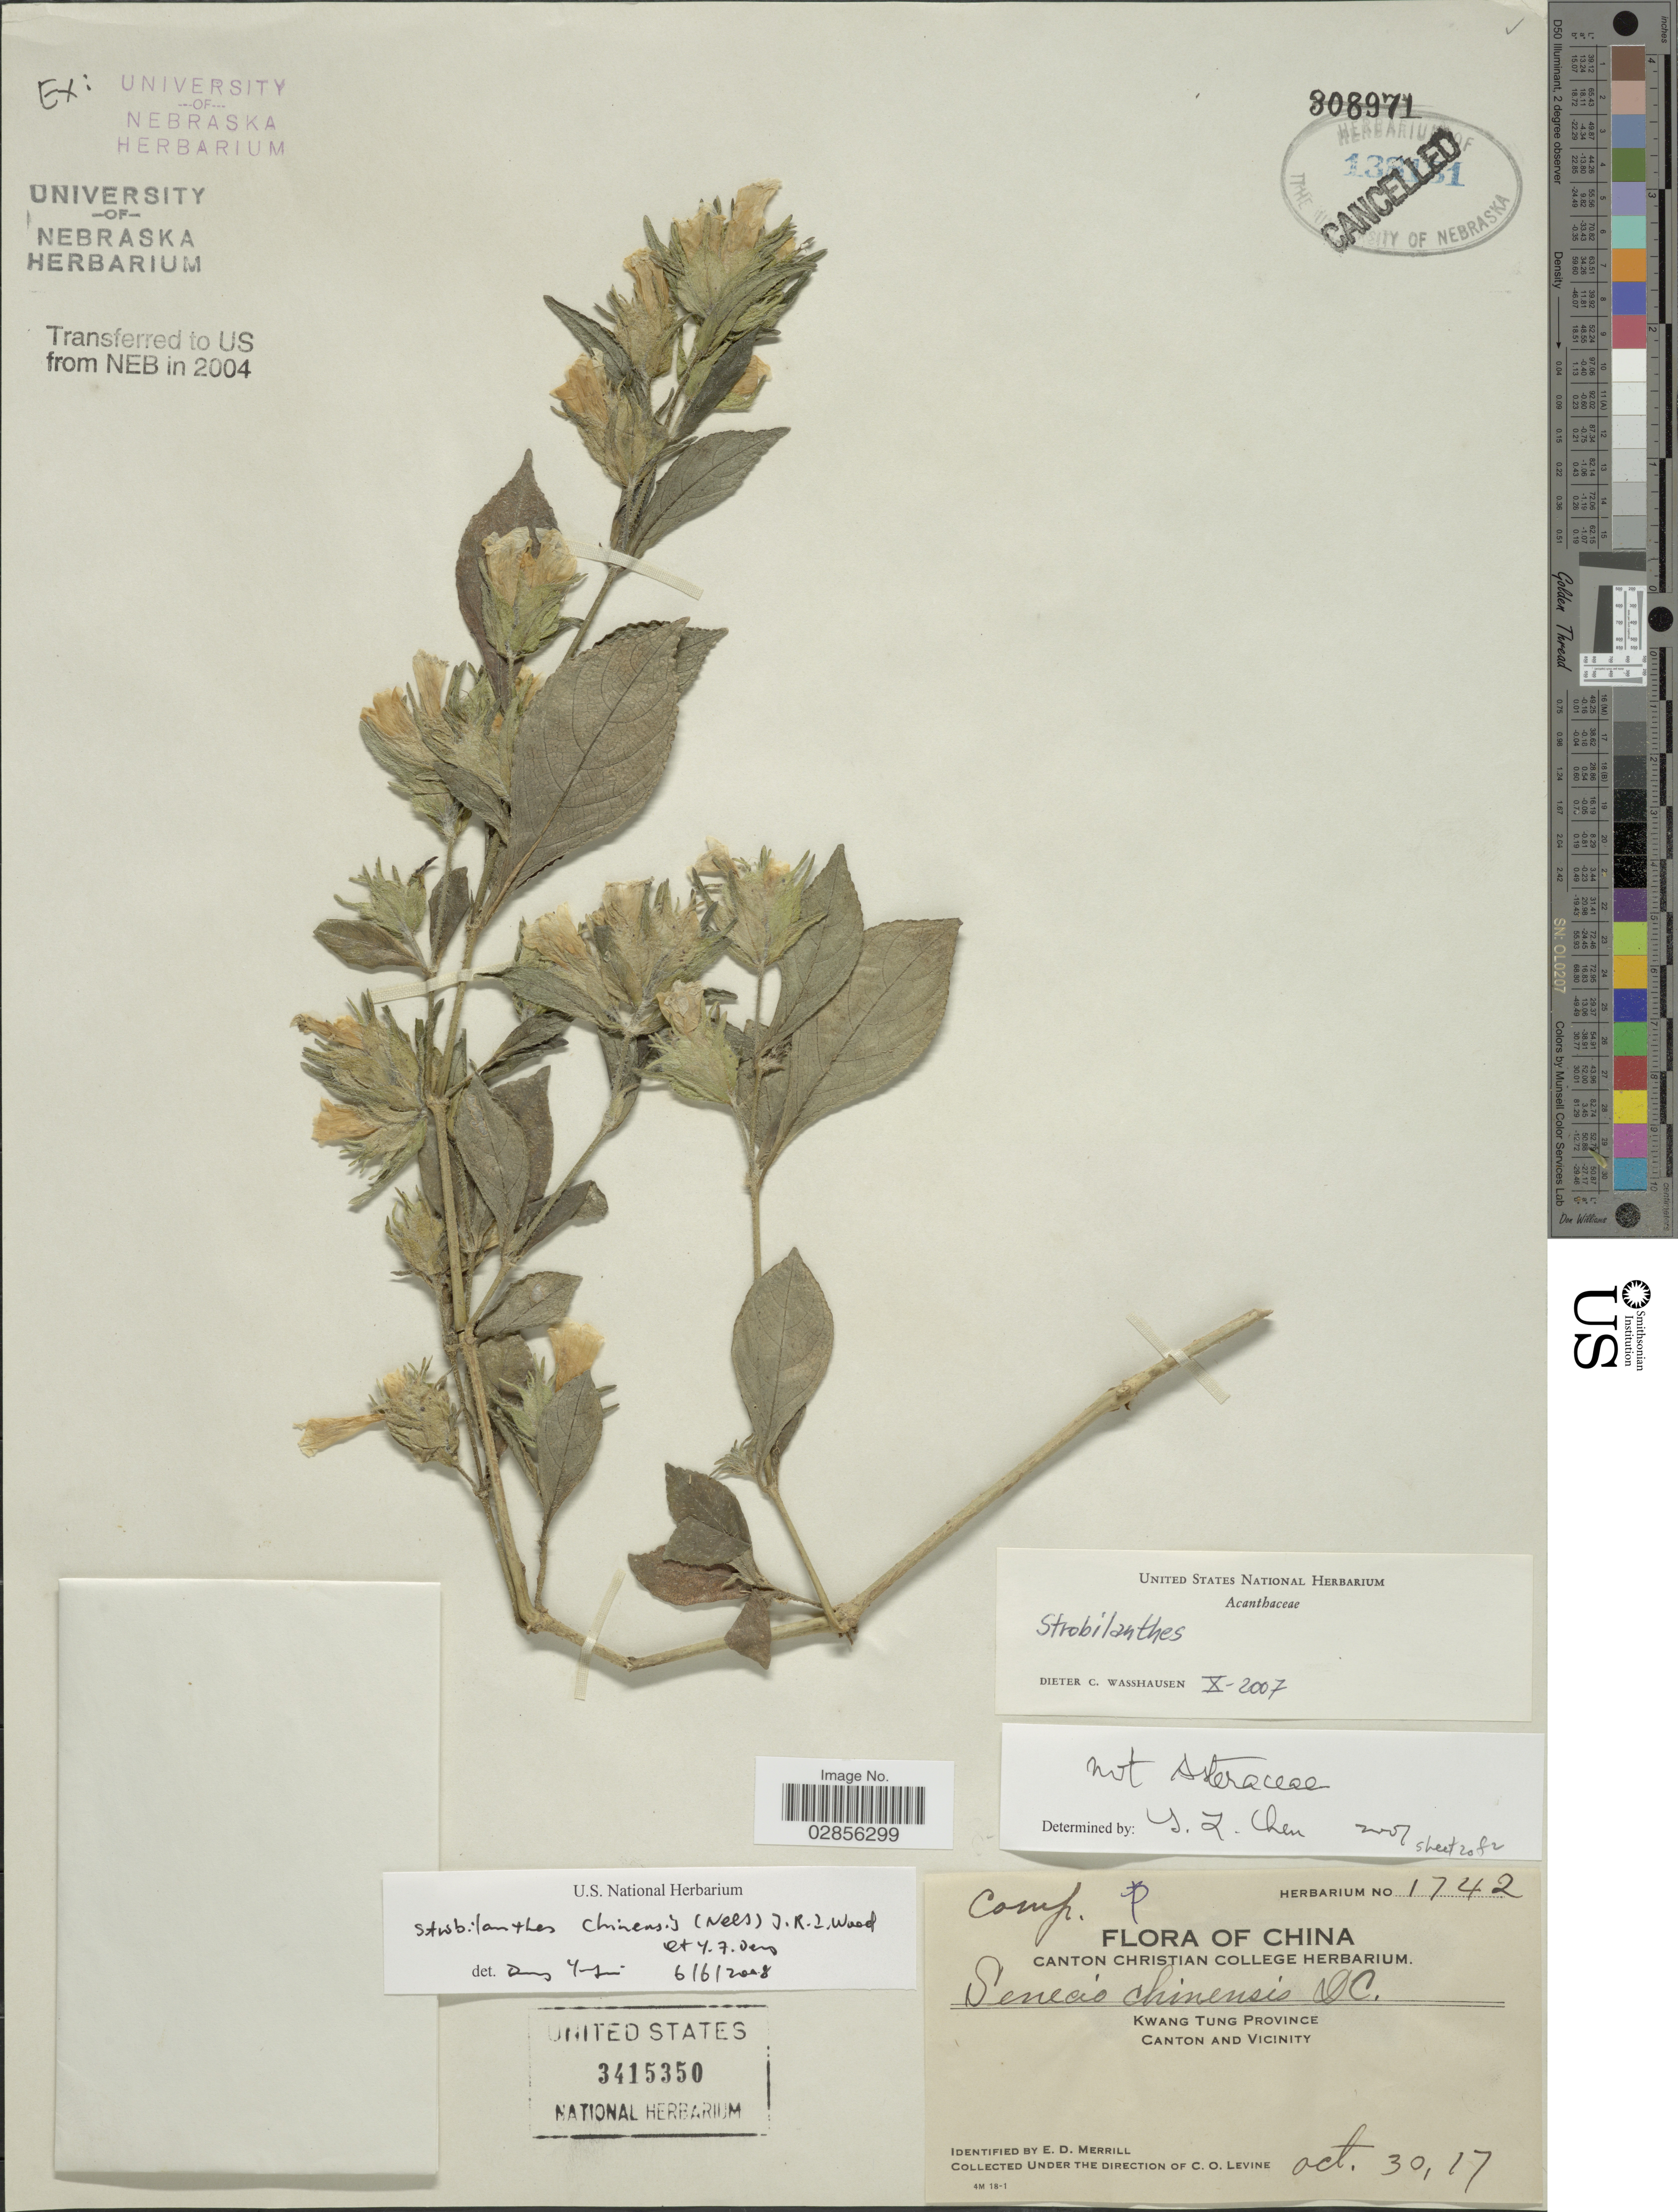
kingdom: Plantae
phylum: Tracheophyta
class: Magnoliopsida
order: Lamiales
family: Acanthaceae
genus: Strobilanthes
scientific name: Strobilanthes chinensis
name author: (Nees) J.R.I. Wood & Y.F. Deng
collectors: C. O. Levine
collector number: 1742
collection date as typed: Transcribed d/m/y: 30/10/17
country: China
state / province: Guangdong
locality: Kwang Tung Province. Canton and Vicinity.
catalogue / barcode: US 3415350